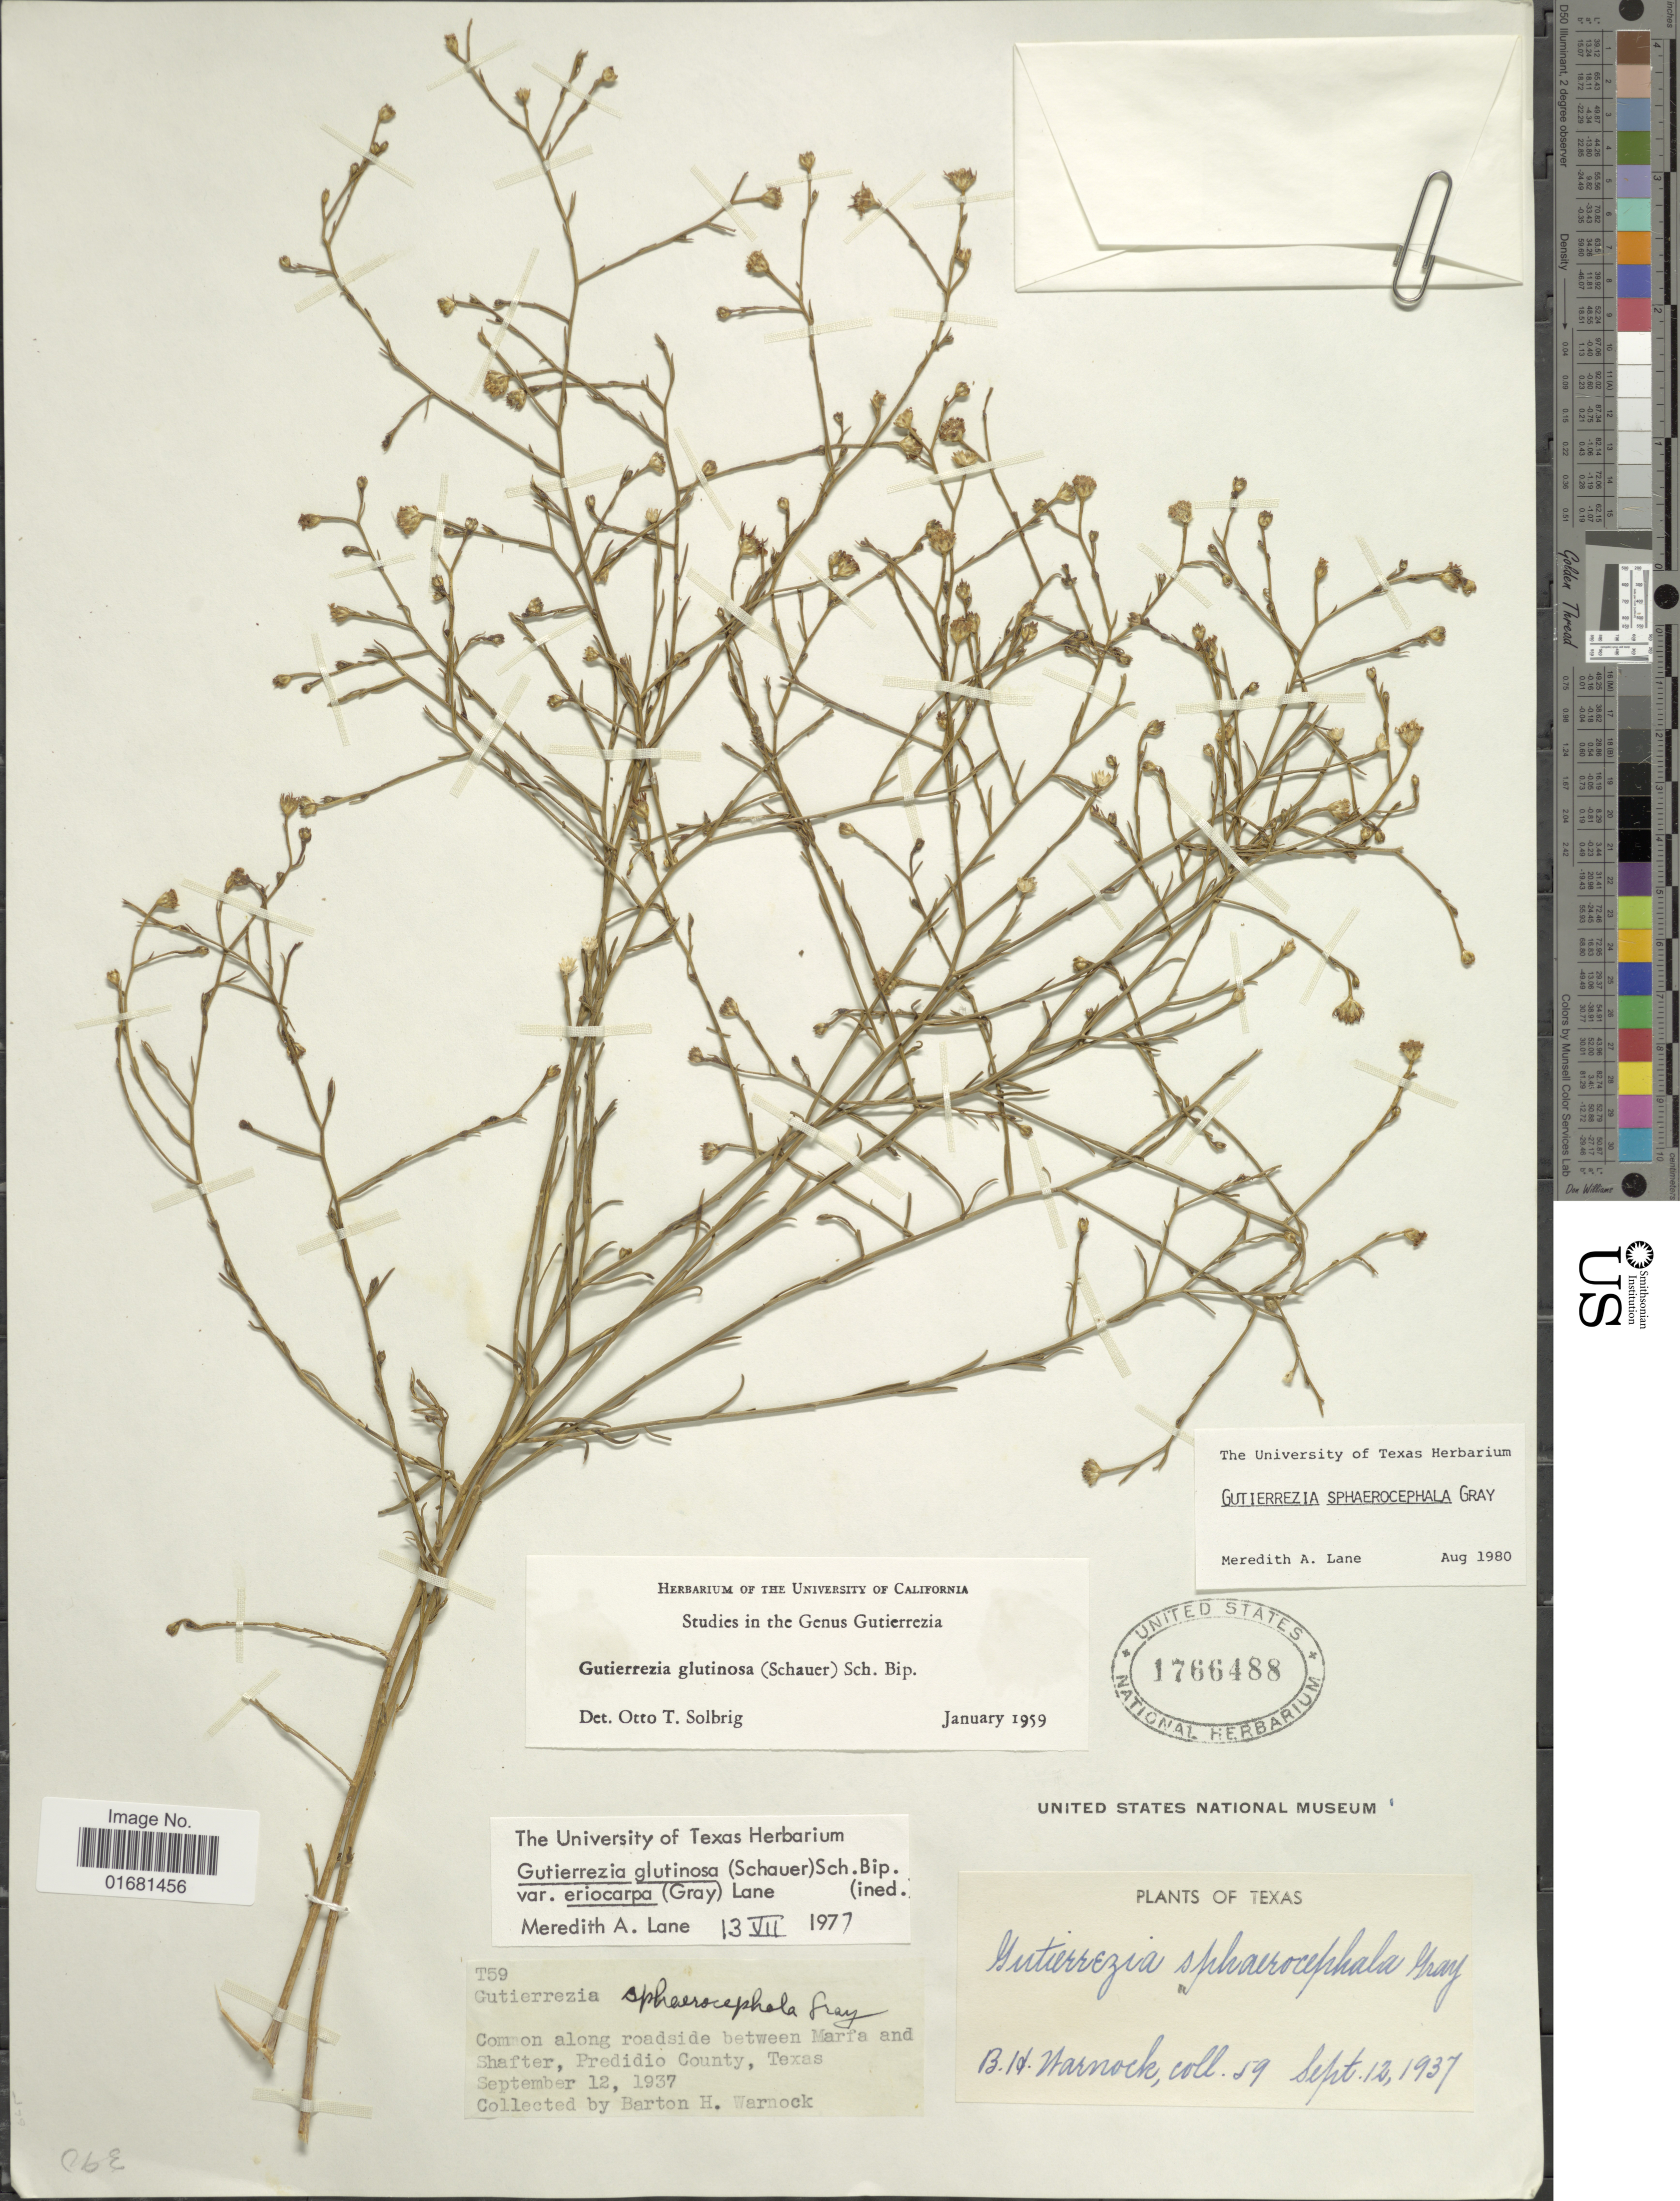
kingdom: Plantae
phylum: Tracheophyta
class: Magnoliopsida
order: Asterales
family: Asteraceae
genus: Gutierrezia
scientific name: Gutierrezia sphaerocephala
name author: A. Gray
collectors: B. H. Warnock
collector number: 59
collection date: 1937-09-13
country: United States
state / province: Texas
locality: Texas.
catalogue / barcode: US 1766488